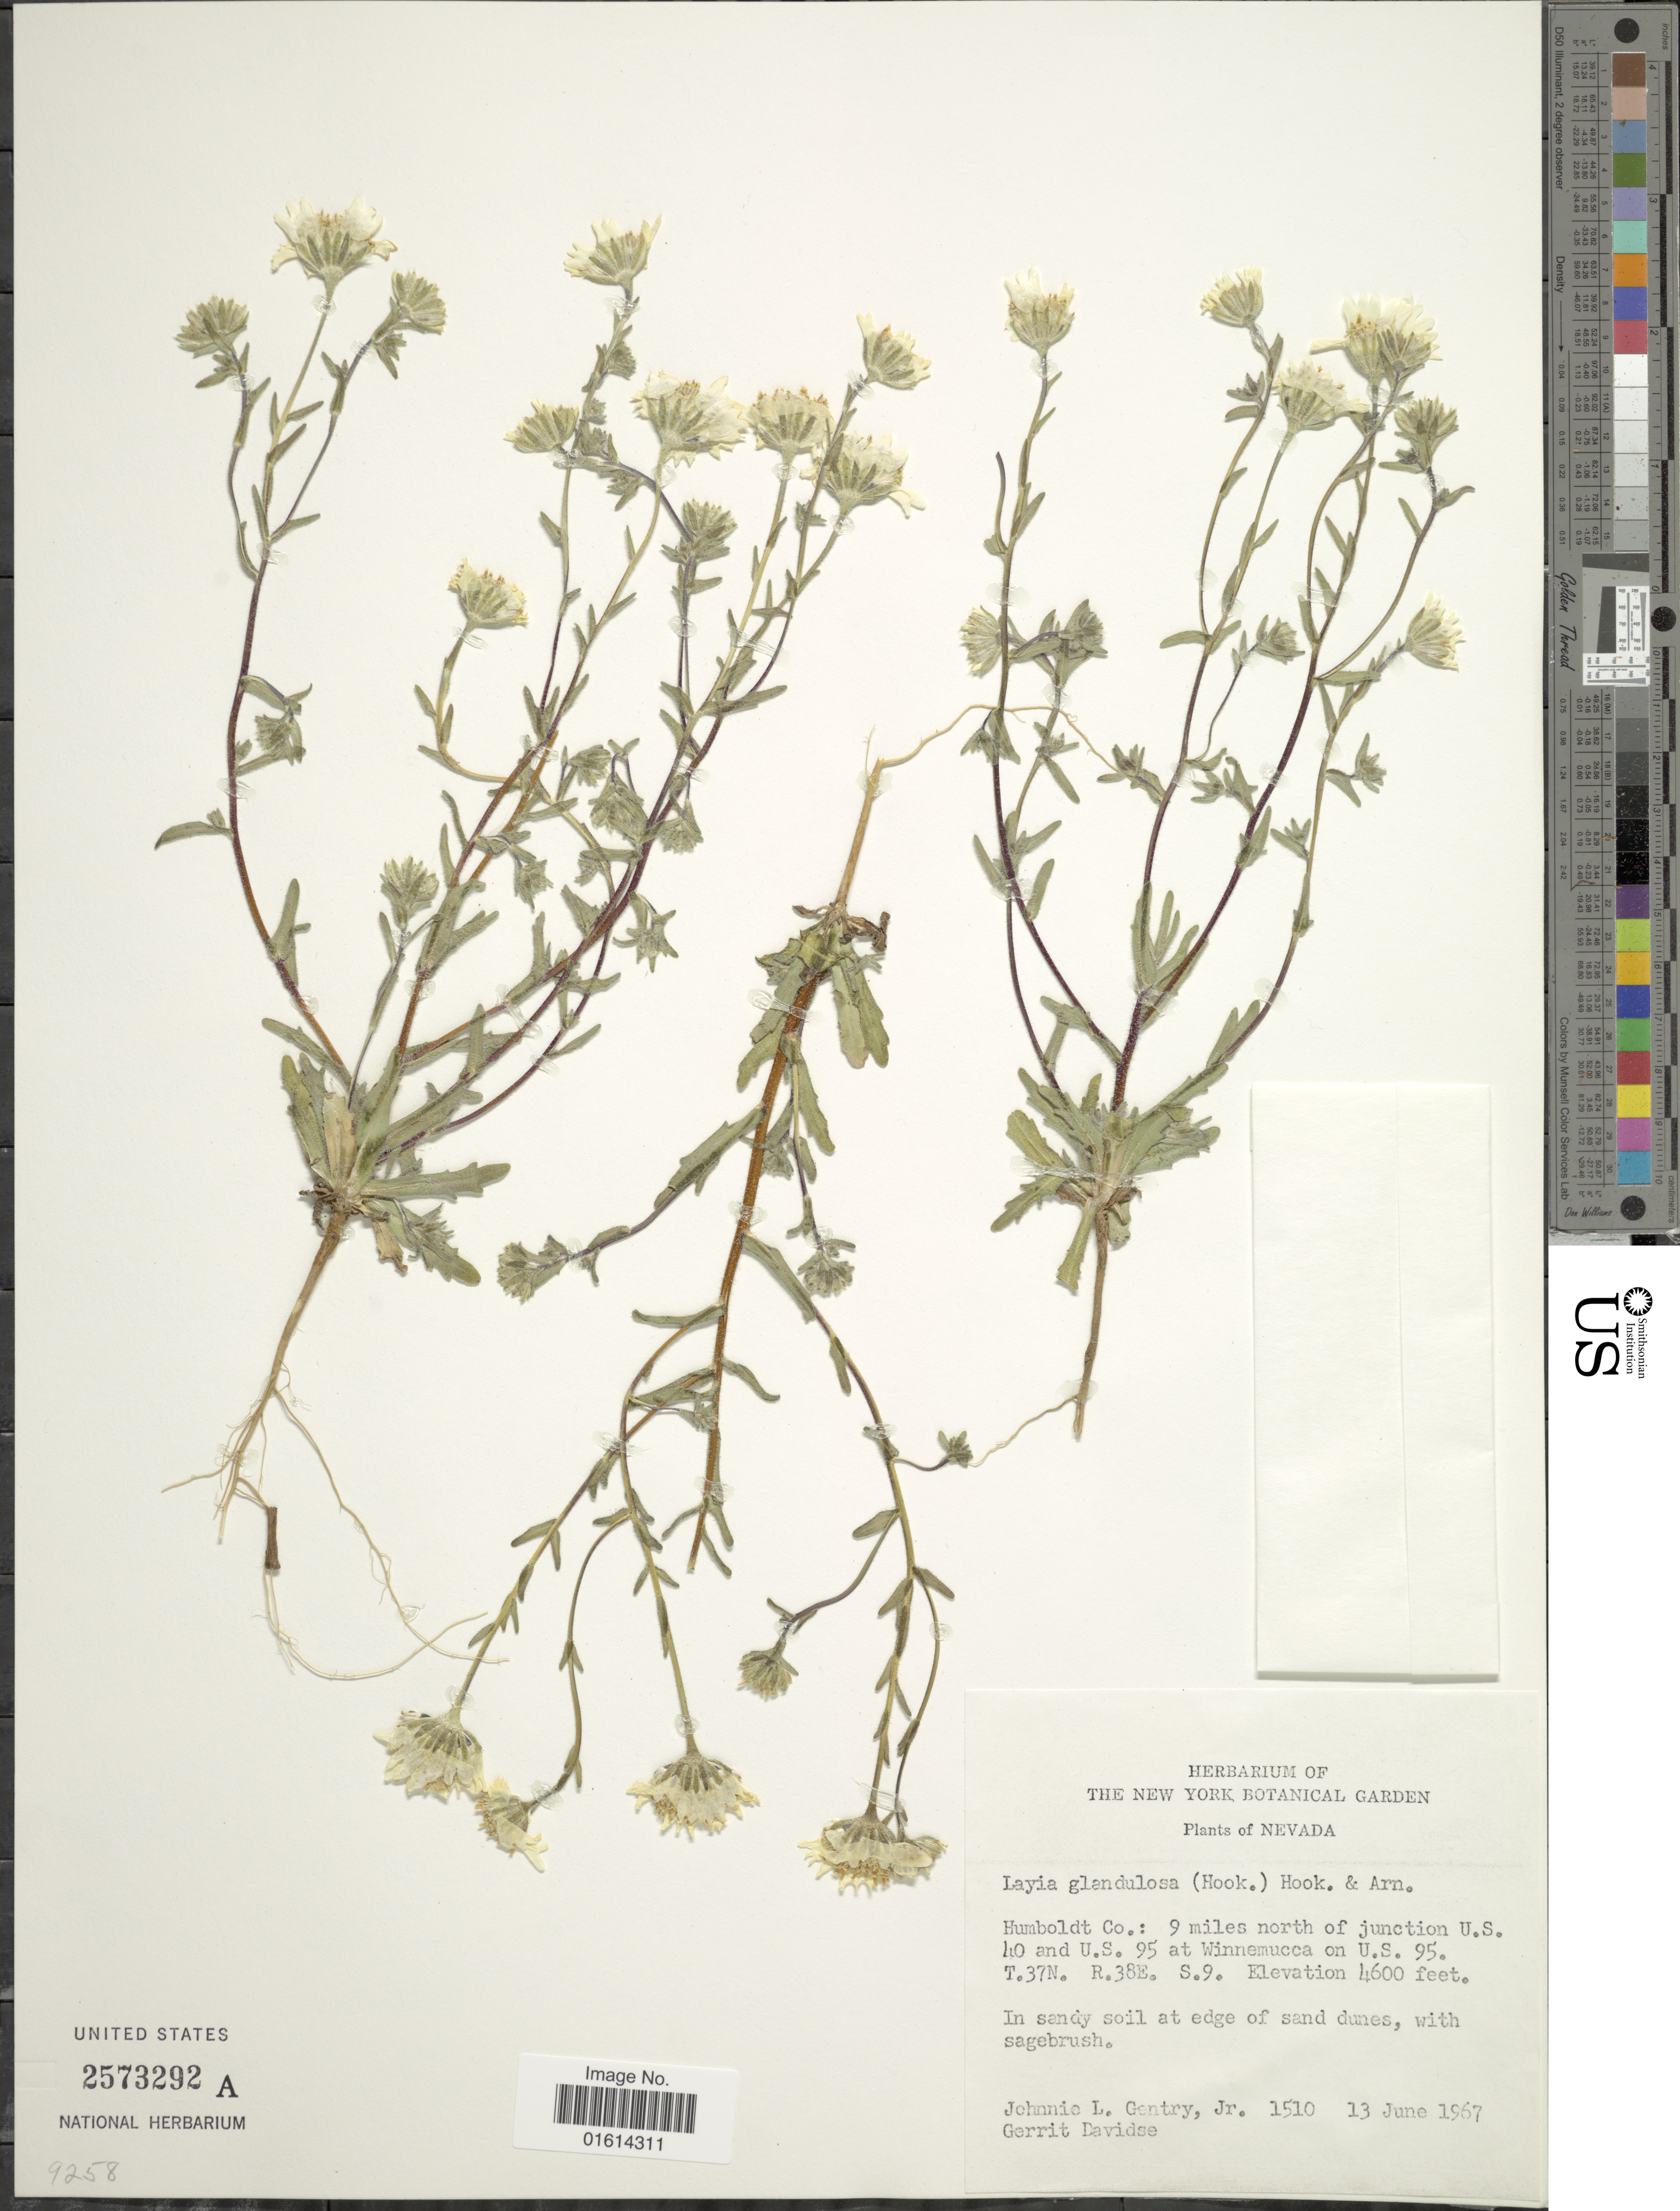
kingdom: Plantae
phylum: Tracheophyta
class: Magnoliopsida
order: Asterales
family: Asteraceae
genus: Layia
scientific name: Layia glandulosa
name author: Hook. & Arn.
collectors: J. L. Gentry & G. Davidse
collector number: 1510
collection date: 1967-06-13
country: United States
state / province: Nevada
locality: Humboldt Co., 9 miles north of junction U. S. 40 and U. S. 95 at Winnemucca on U. S. 95, T37N, R38E, S9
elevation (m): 1402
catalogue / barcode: US 2573292A